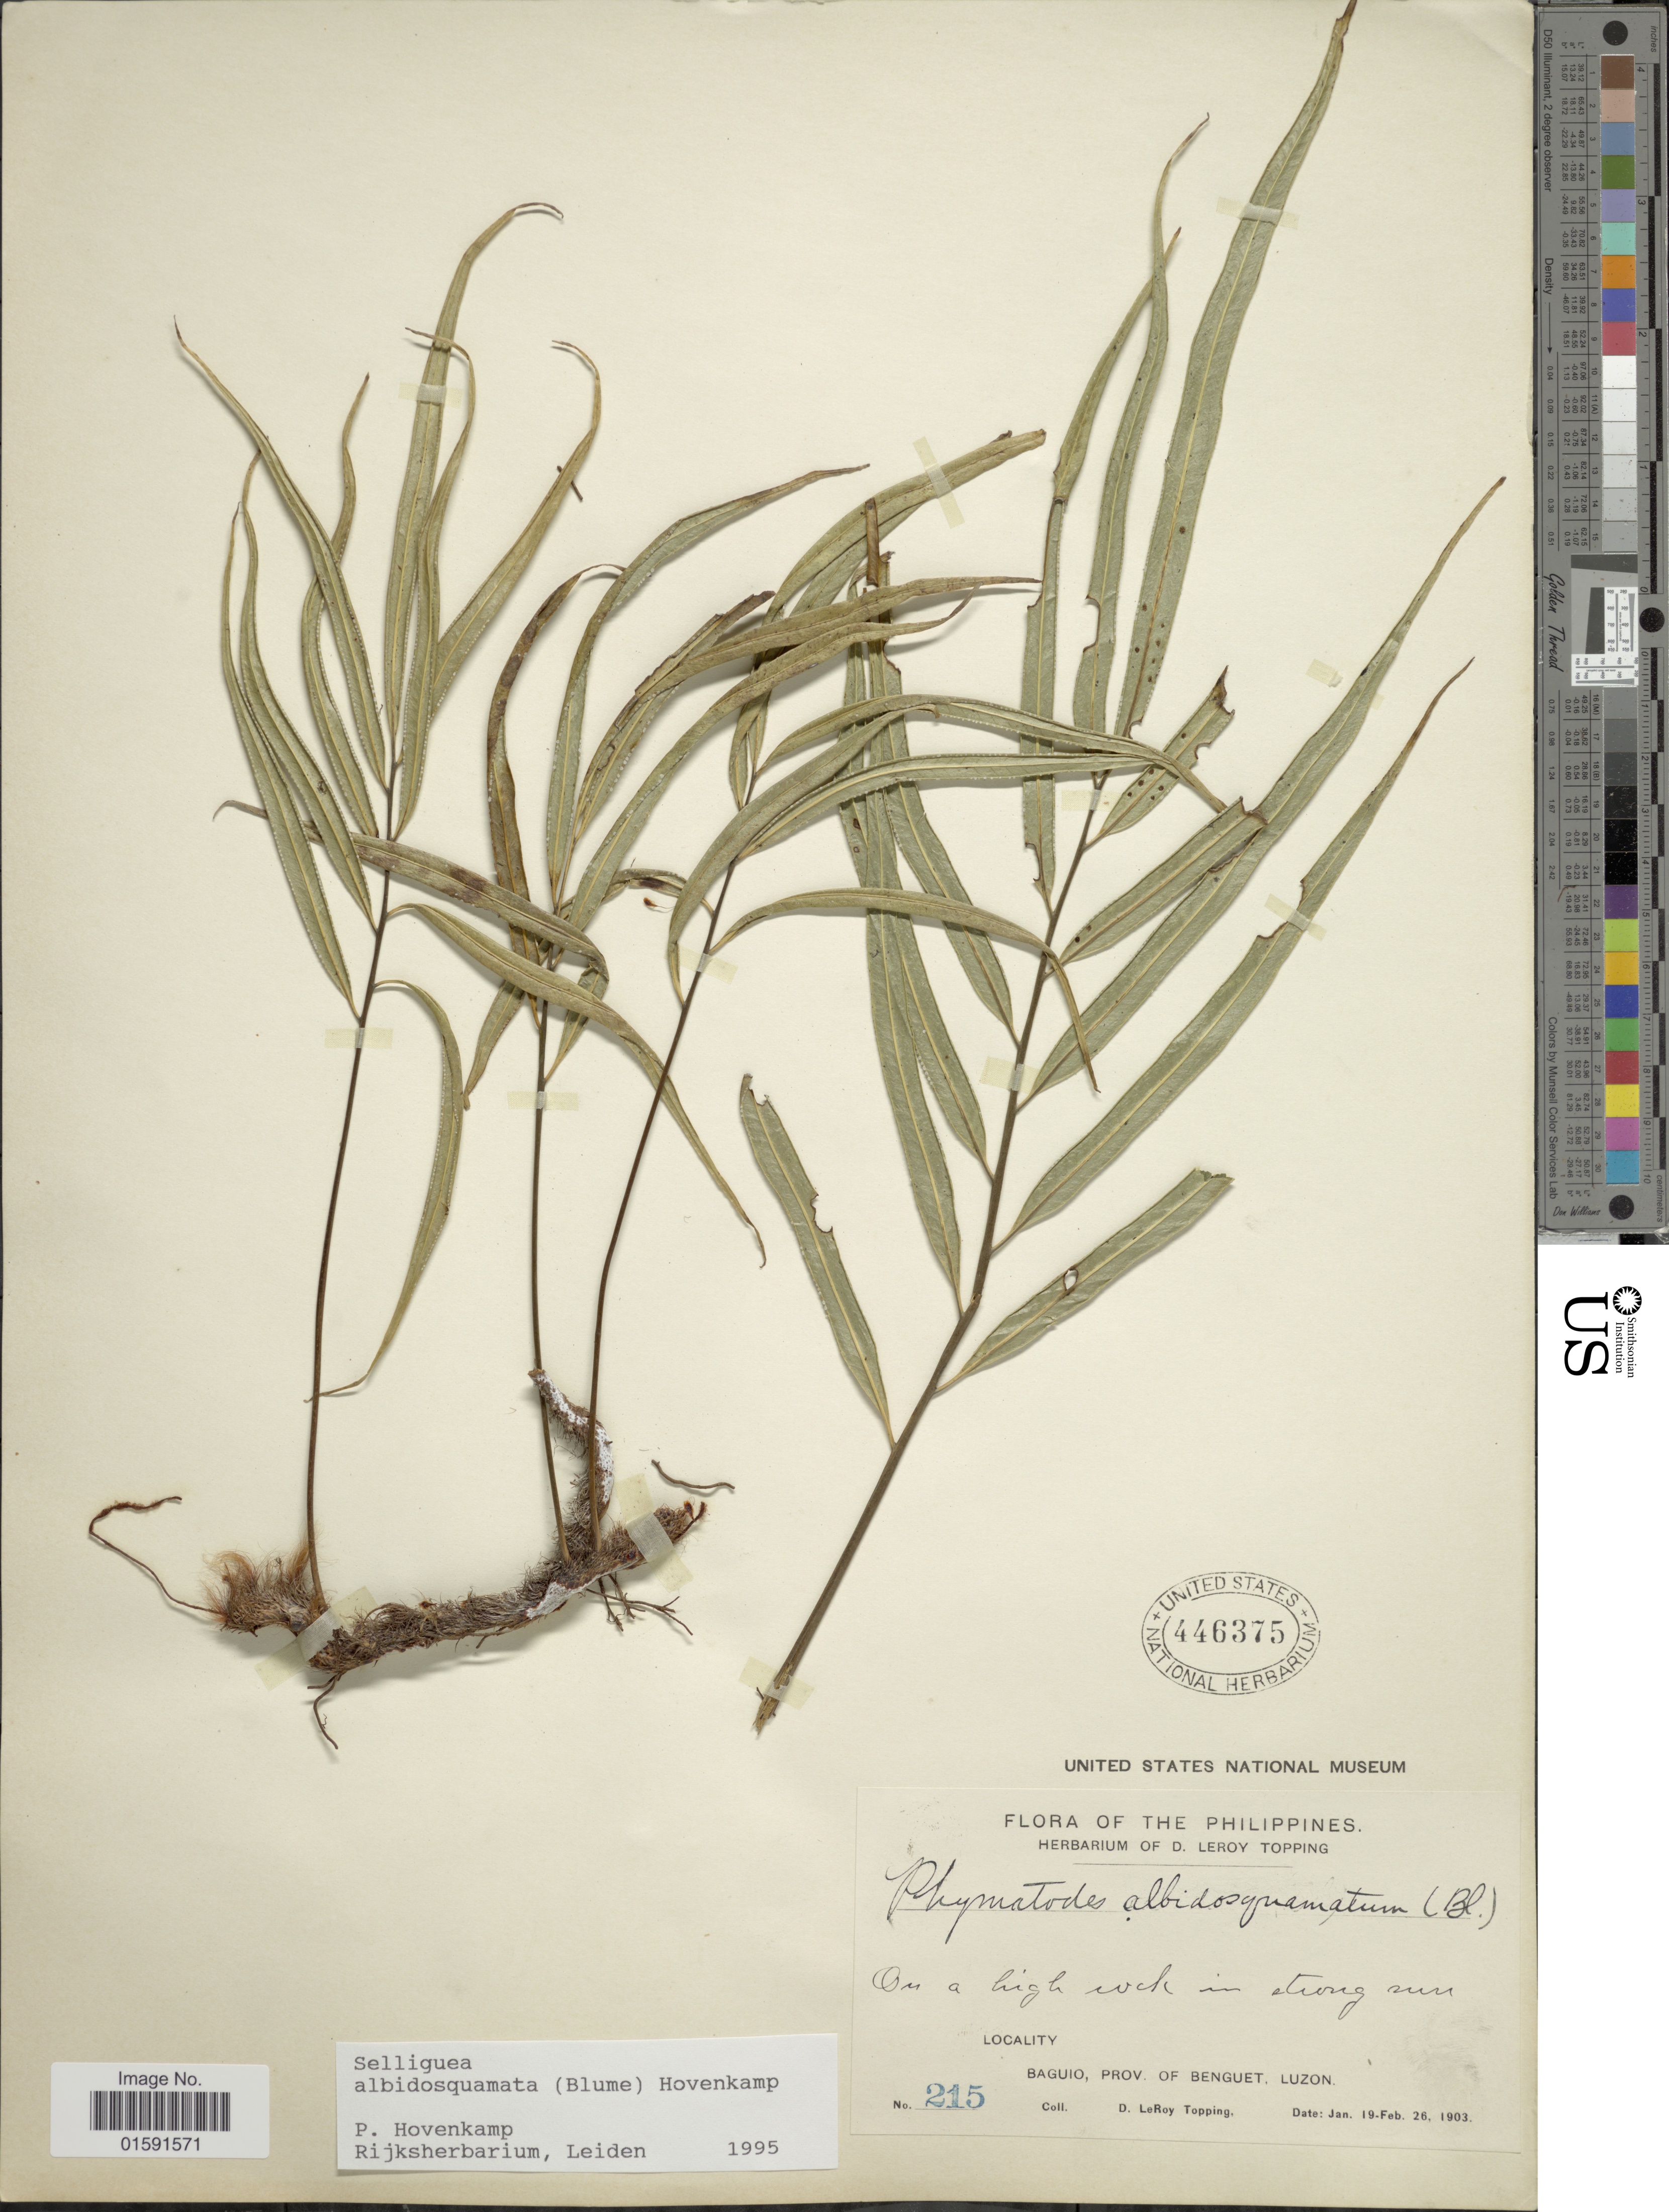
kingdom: Plantae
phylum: Tracheophyta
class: Polypodiopsida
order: Polypodiales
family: Polypodiaceae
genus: Selliguea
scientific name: Selliguea albidosquamata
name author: (Blume) Parris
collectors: D. L. Topping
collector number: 215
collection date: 1903-01-19/1903-02-26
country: Philippines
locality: Baguio Prov. Of Benguet, Luzon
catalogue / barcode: US 446375